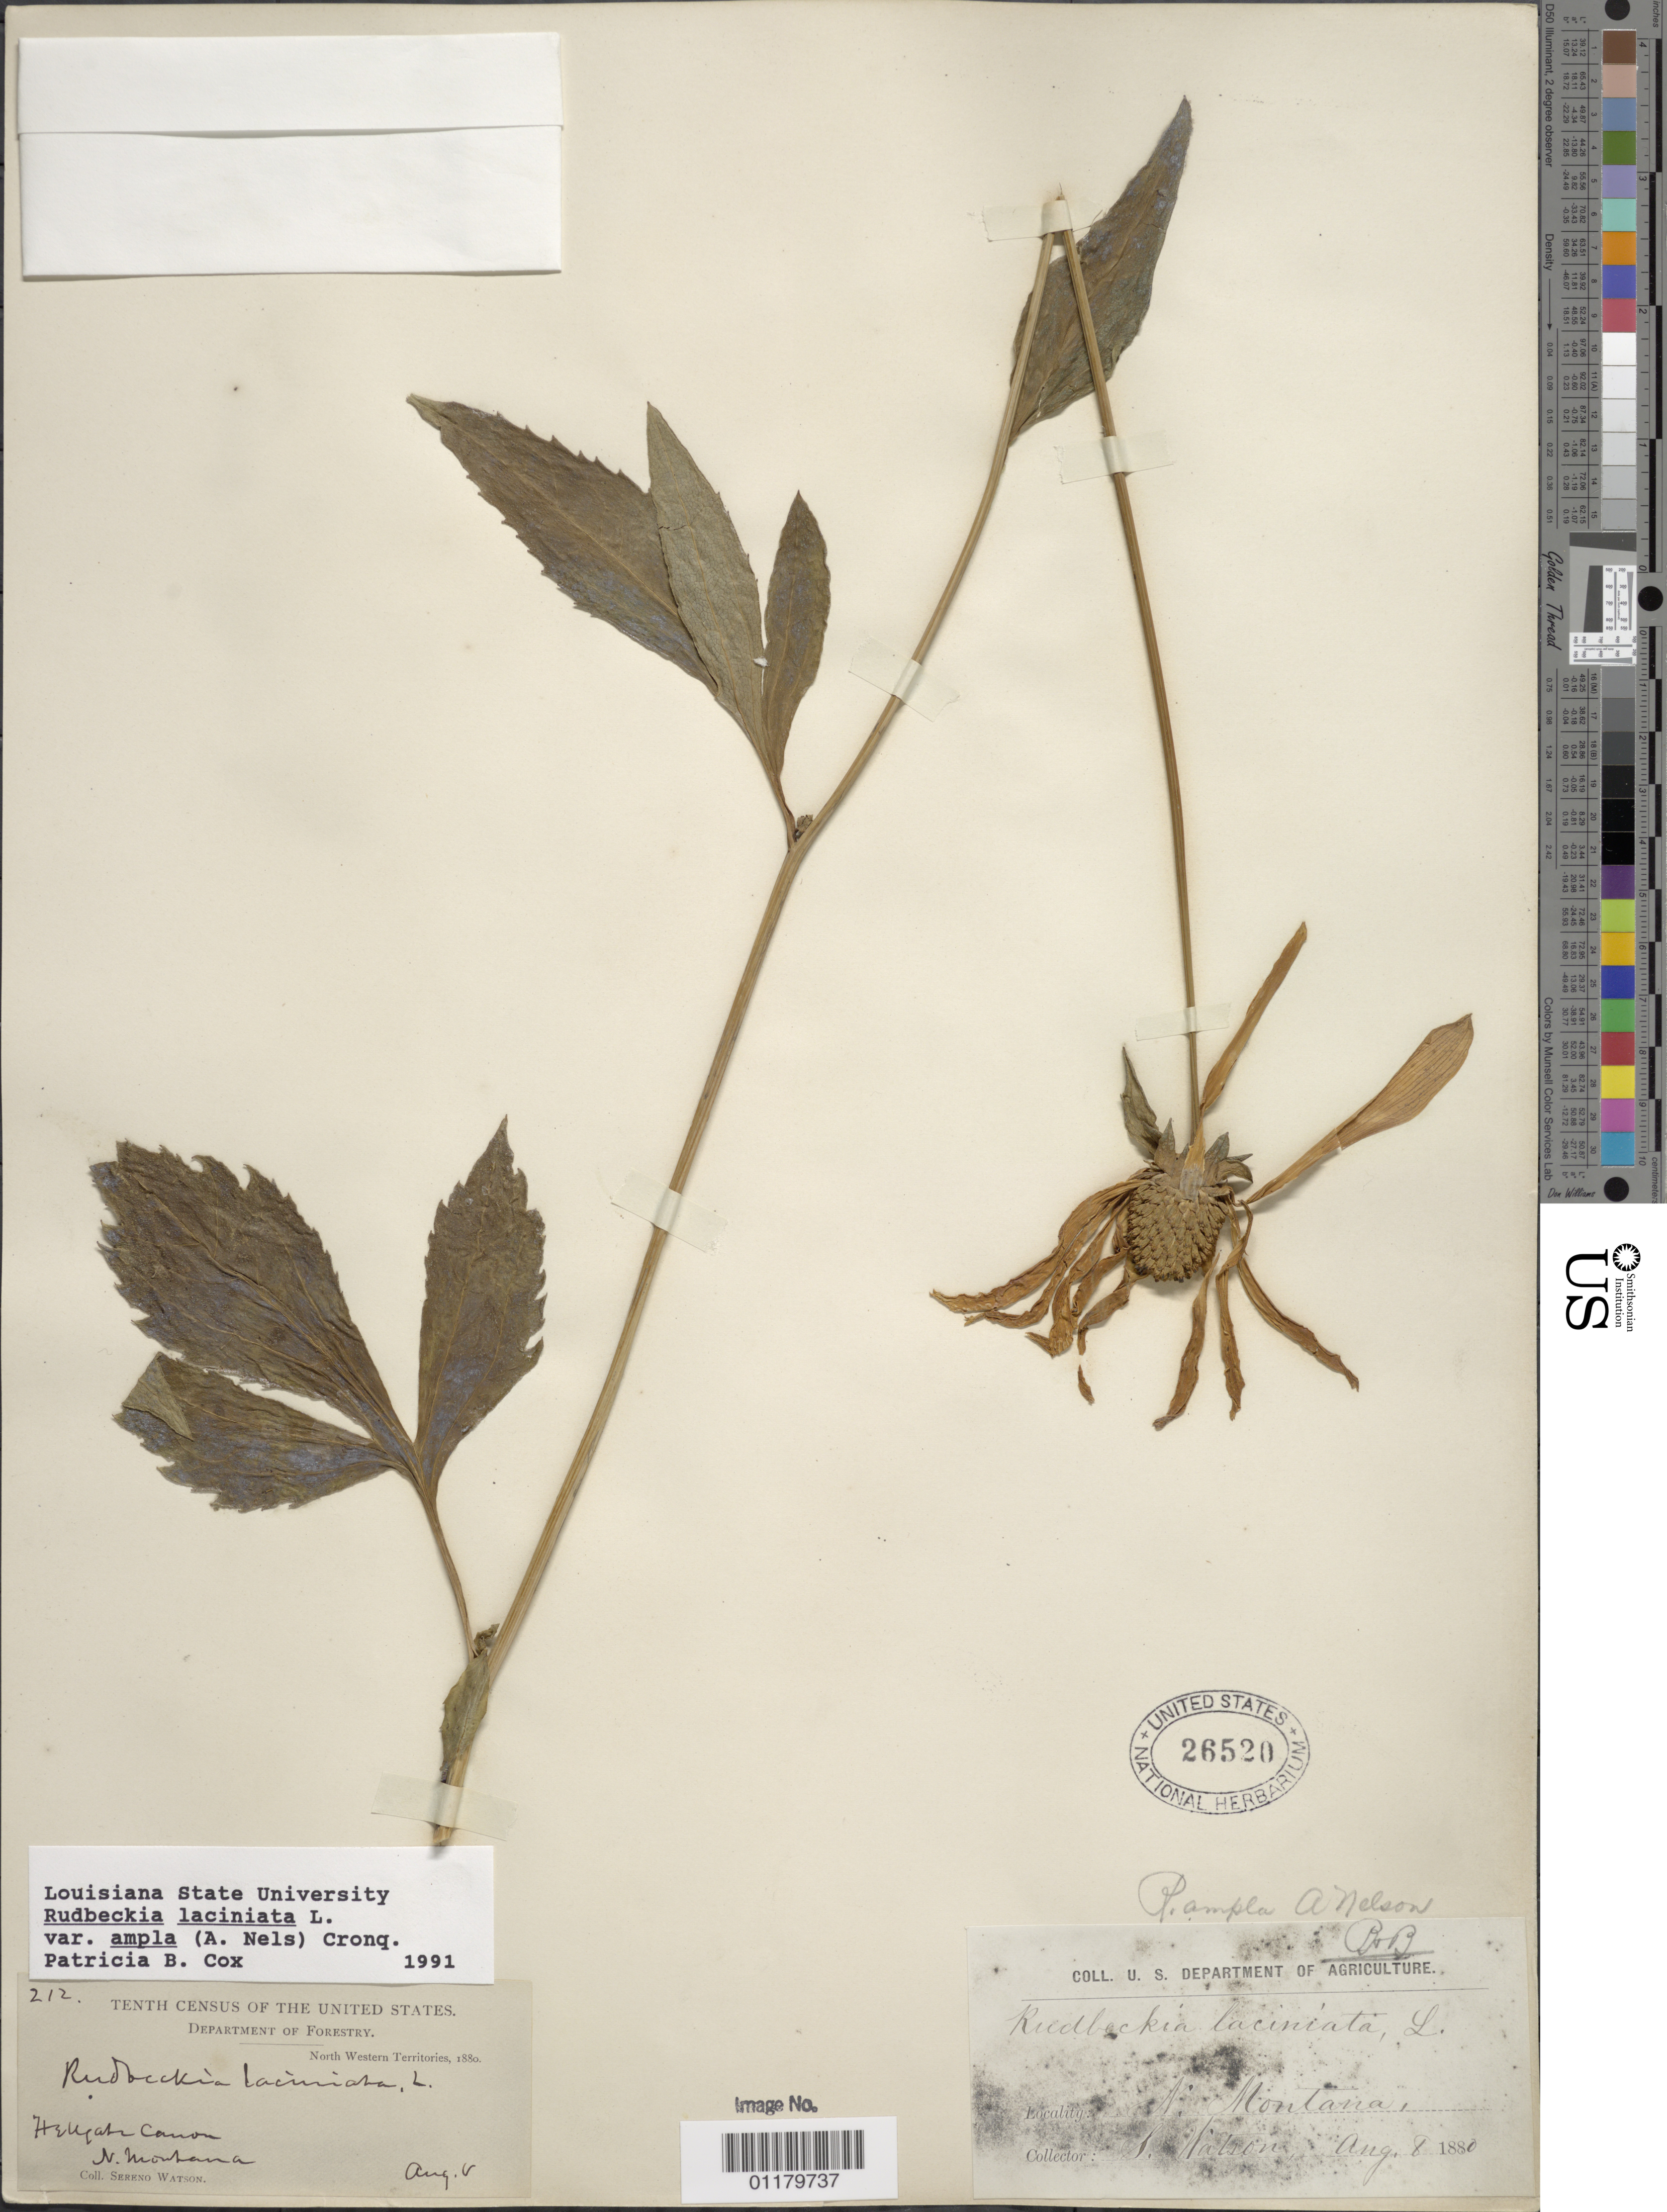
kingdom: Plantae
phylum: Tracheophyta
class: Magnoliopsida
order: Asterales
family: Asteraceae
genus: Rudbeckia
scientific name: Rudbeckia laciniata var. ampla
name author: (A. Nelson) Cronq.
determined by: Cox, P. B.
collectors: S. Watson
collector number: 212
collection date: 1880-08-08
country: United States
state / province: Montana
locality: Hellgate Canyon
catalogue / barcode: US 26520